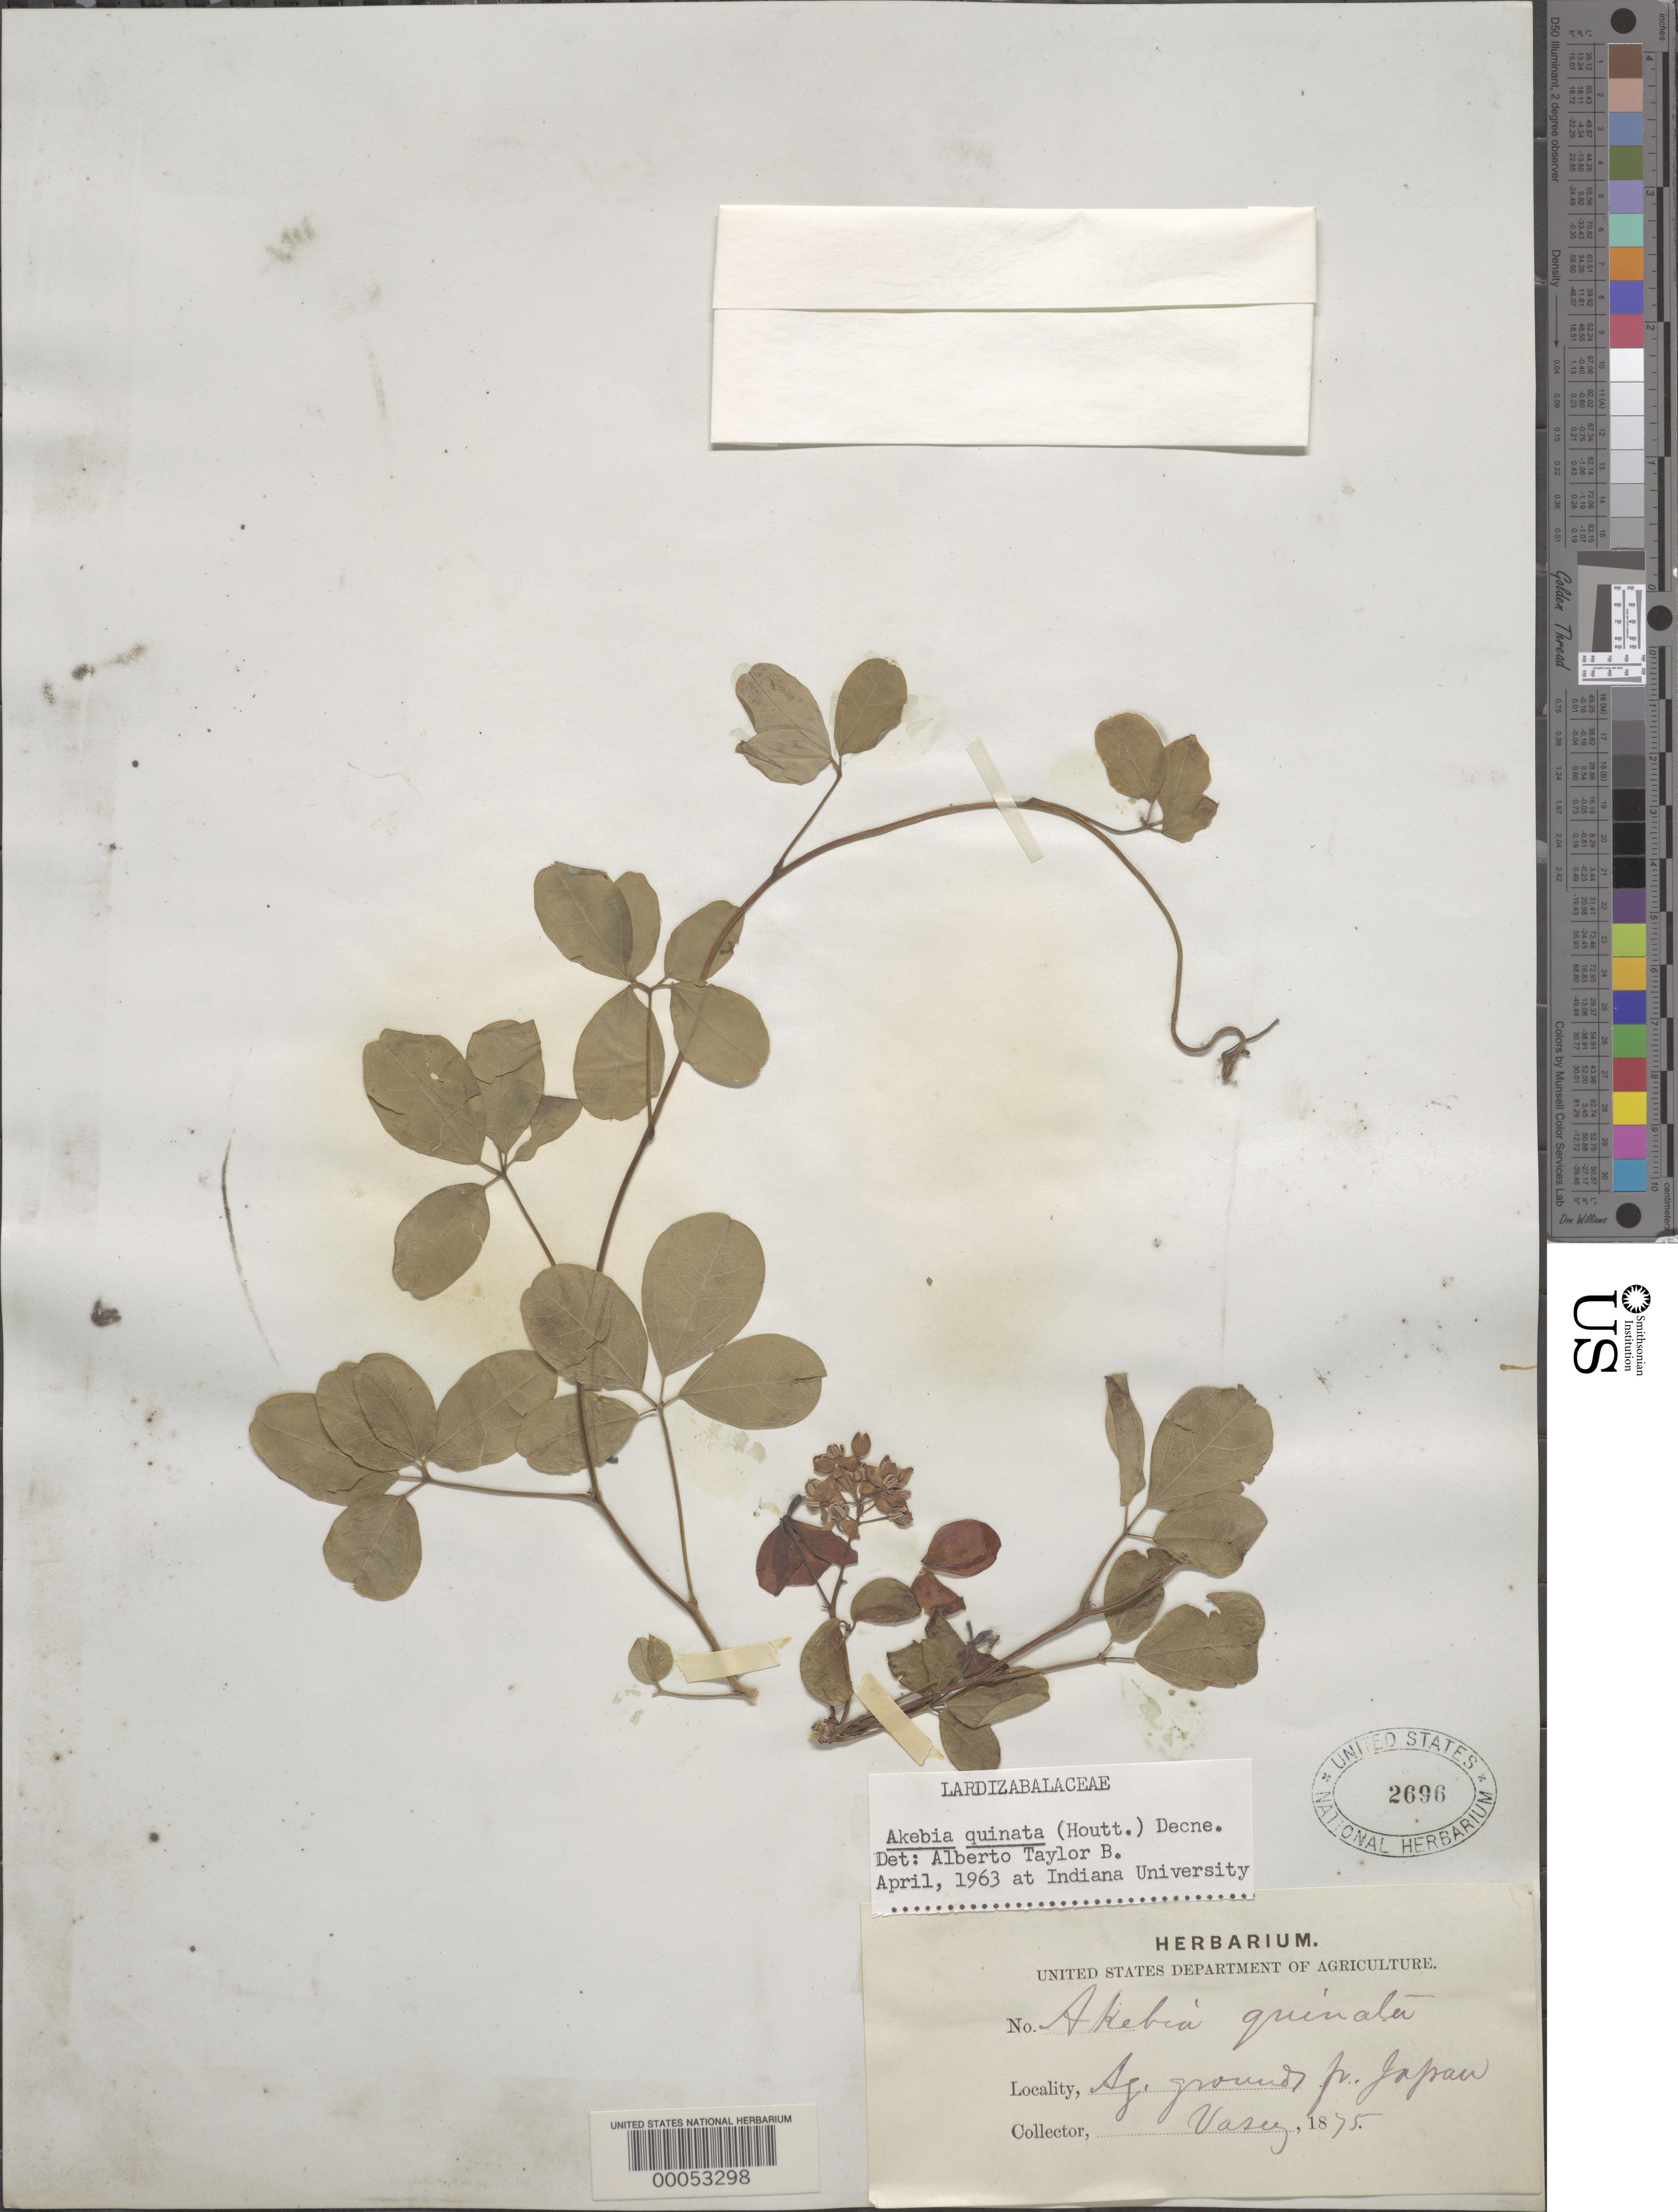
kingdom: Plantae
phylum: Tracheophyta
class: Magnoliopsida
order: Ranunculales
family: Lardizabalaceae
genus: Akebia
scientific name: Akebia quinata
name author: (Houtt.) Decne.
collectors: G. R. Vasey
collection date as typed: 1875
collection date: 1875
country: Japan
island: Honshu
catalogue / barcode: US 42696